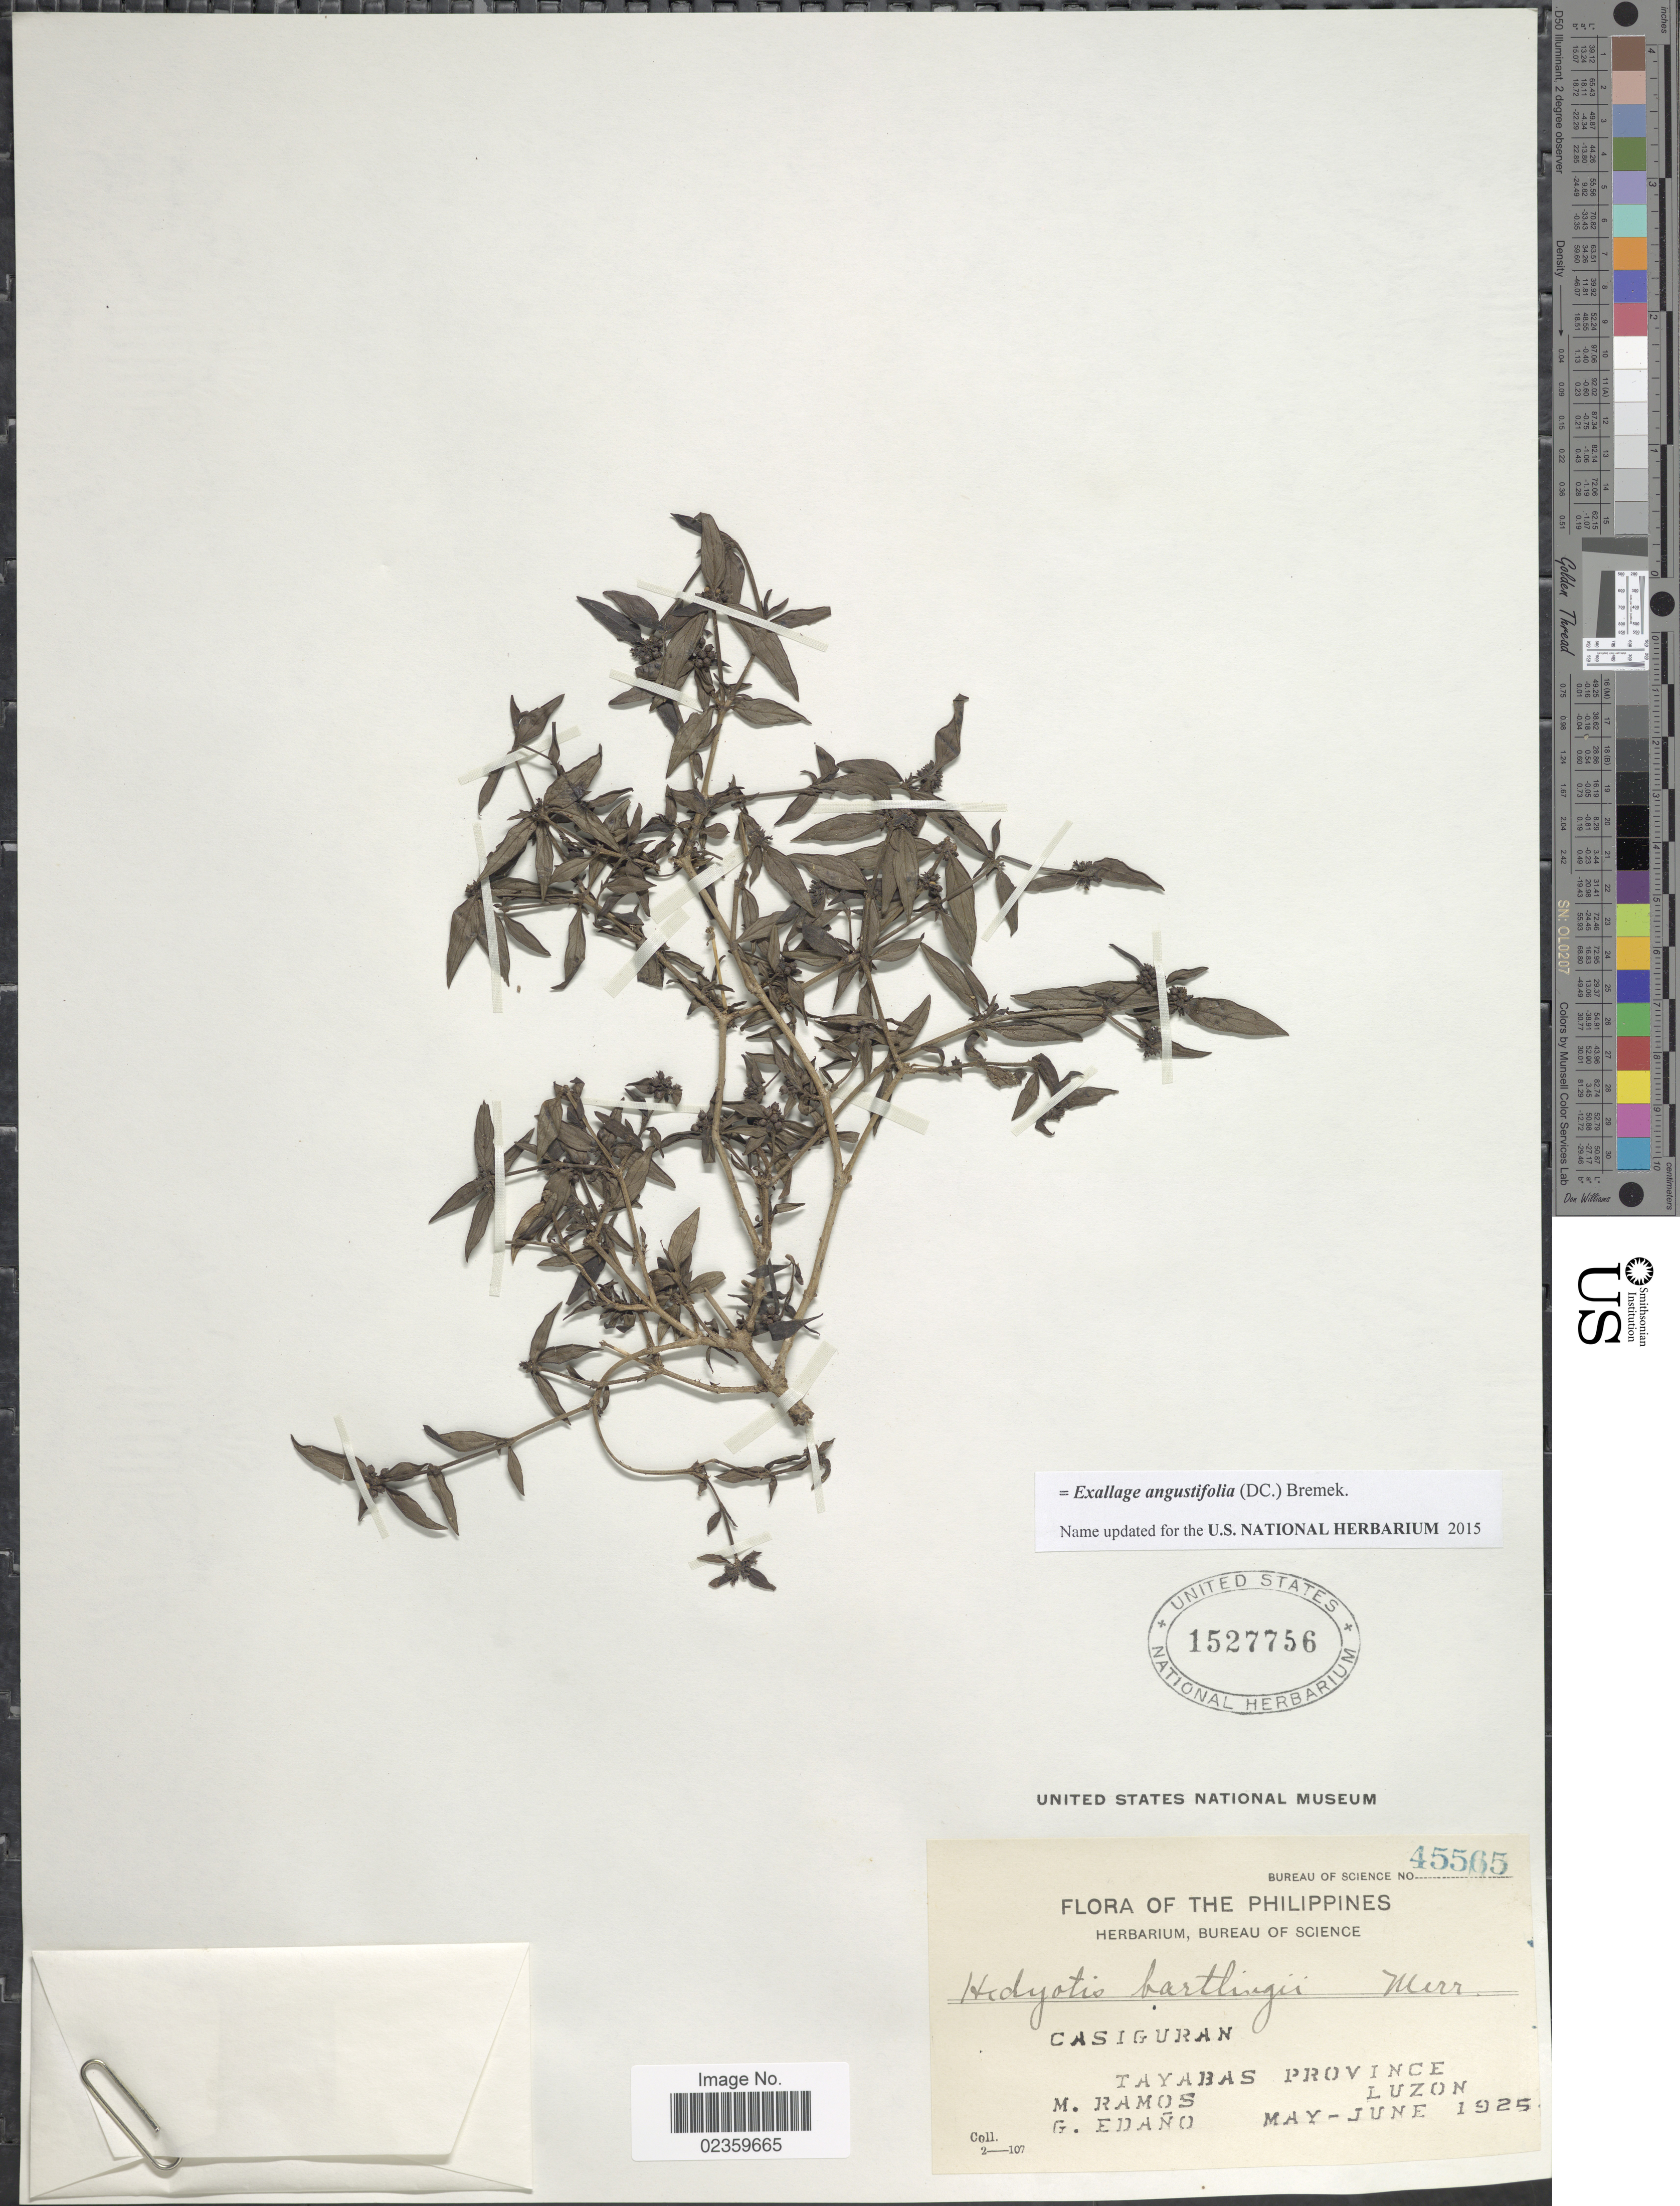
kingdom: Plantae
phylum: Tracheophyta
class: Magnoliopsida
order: Gentianales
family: Rubiaceae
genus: Exallage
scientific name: Exallage angustifolia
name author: (DC.) Bremek.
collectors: M. Ramos & G. Edaño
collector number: Bureau of Science 45565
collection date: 1925-05/1925-06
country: Philippines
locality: Casiguran. Tayabas Province. Luzon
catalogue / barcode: US 1527756